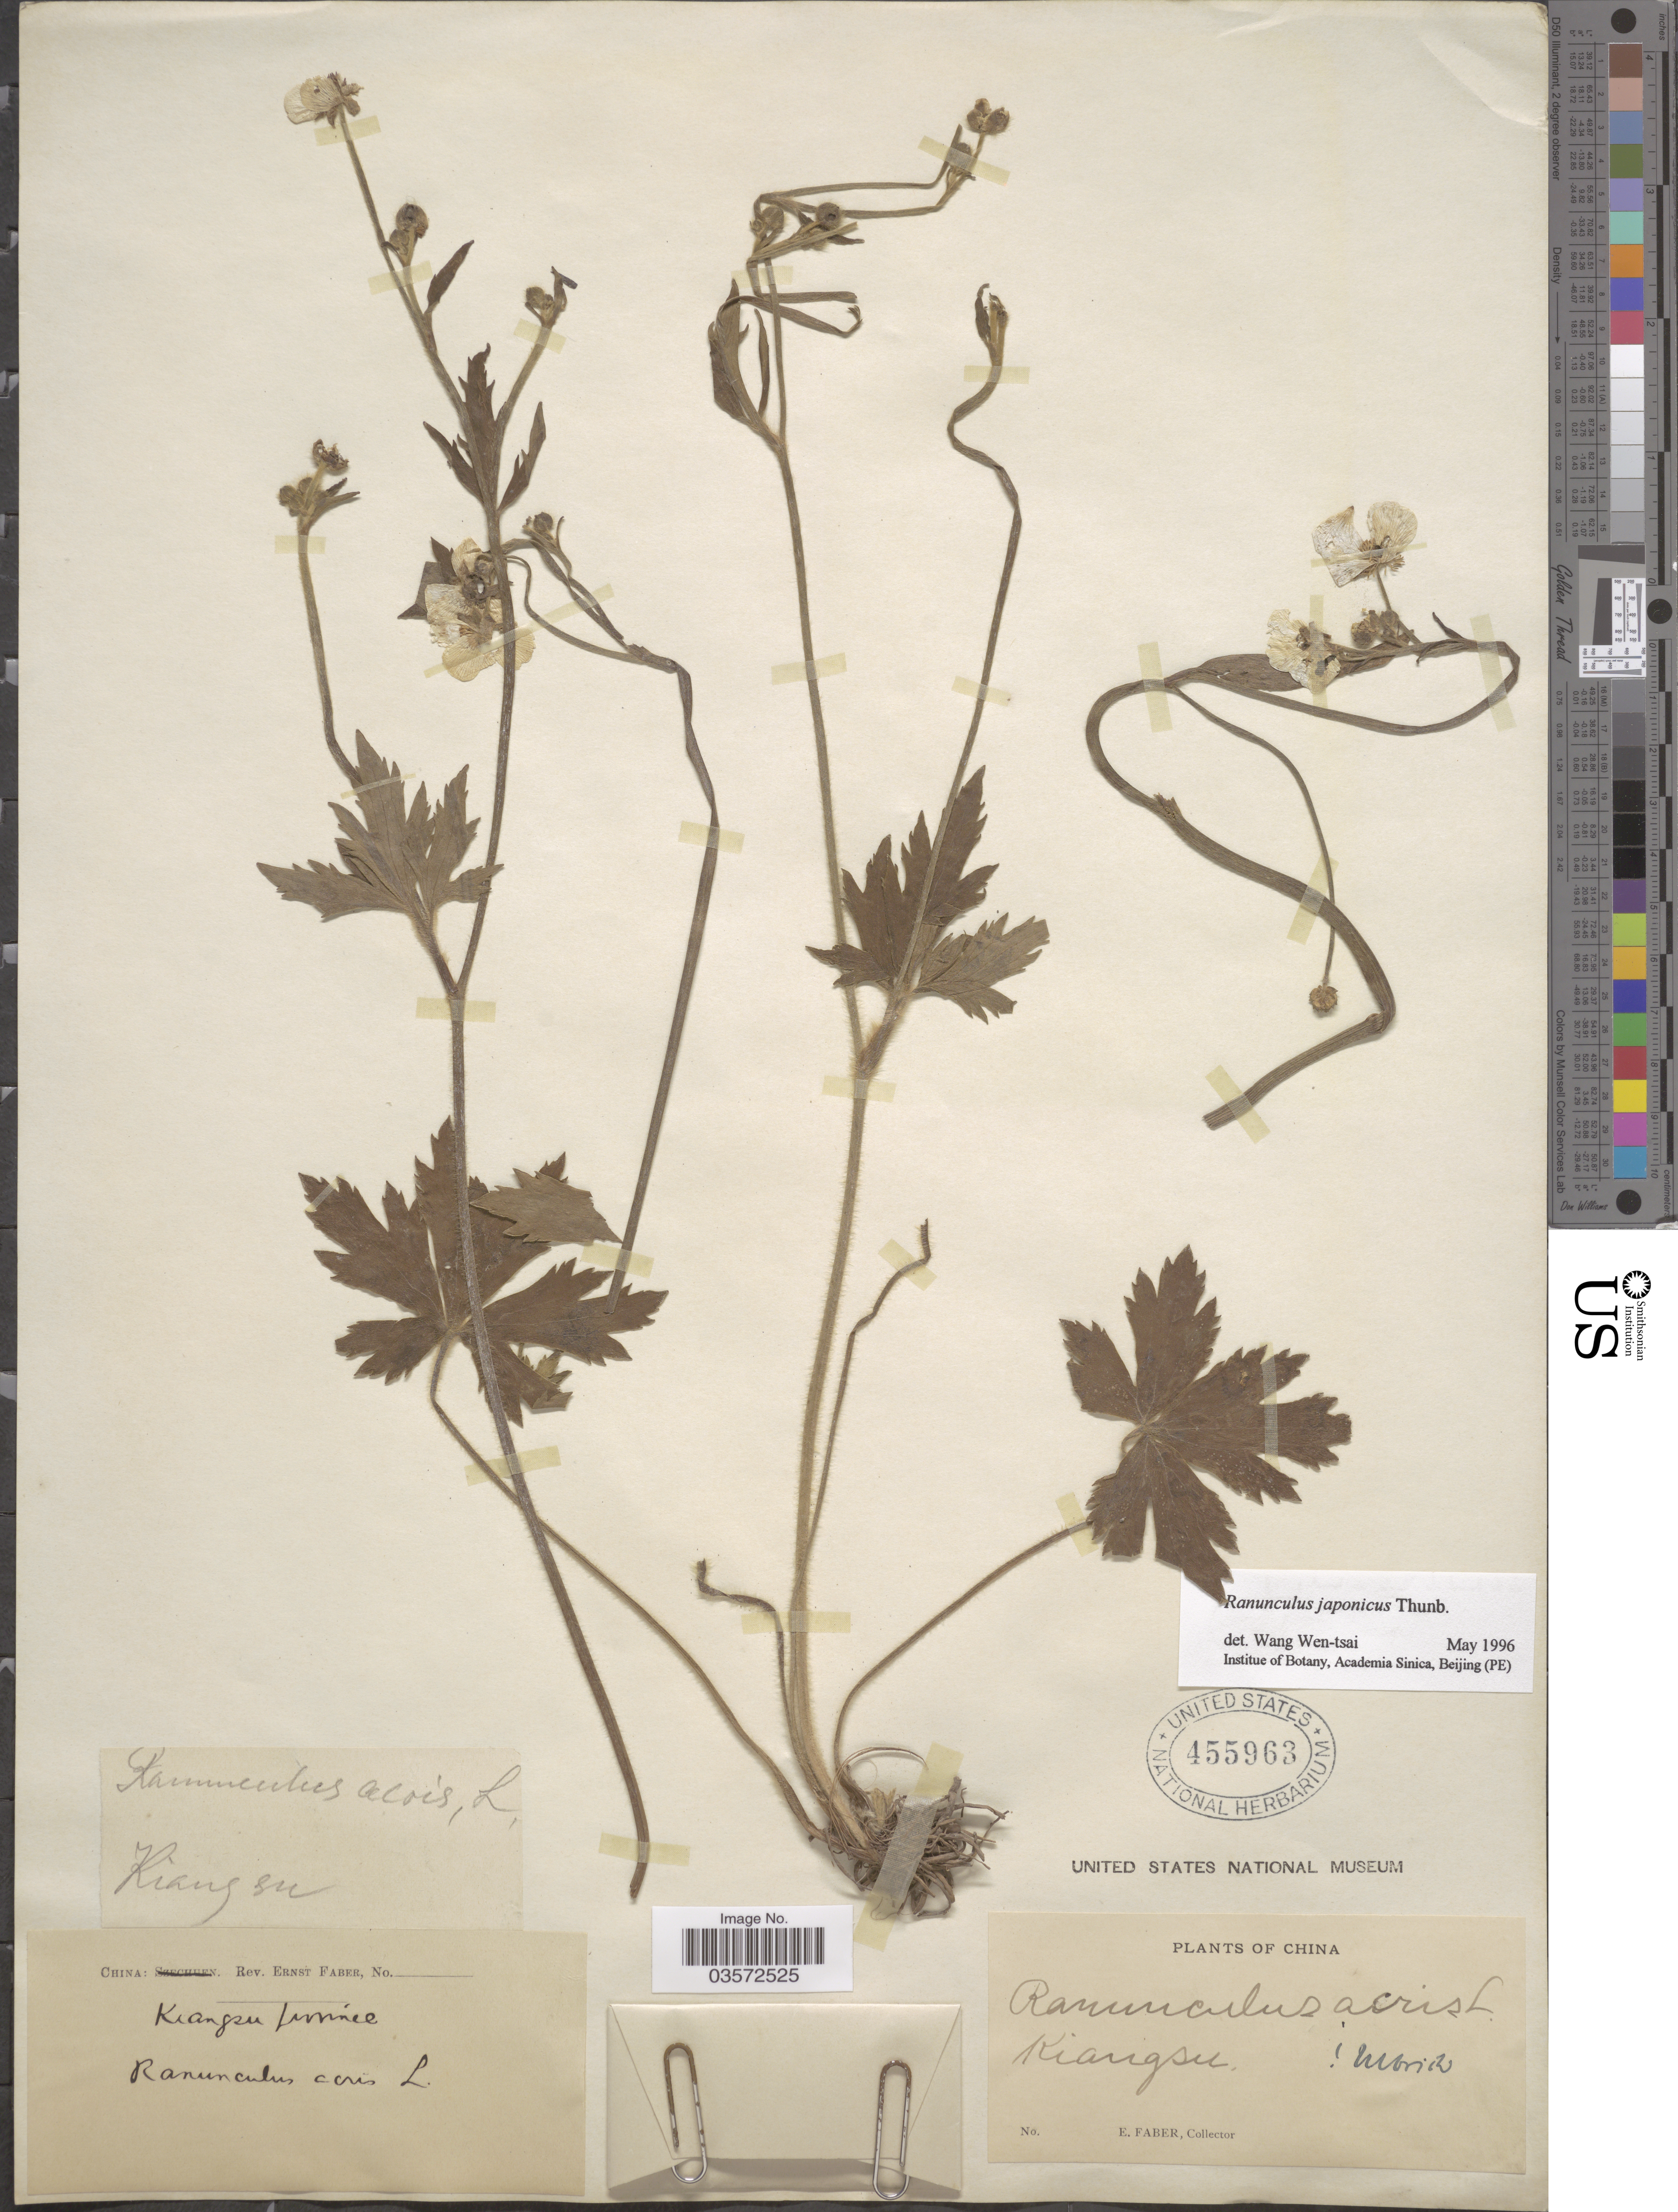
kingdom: Plantae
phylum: Tracheophyta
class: Magnoliopsida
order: Ranunculales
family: Ranunculaceae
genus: Ranunculus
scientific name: Ranunculus japonicus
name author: Thunb.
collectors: E. Faber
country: China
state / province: Jiangsu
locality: Kiangsu Province.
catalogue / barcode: US 455963